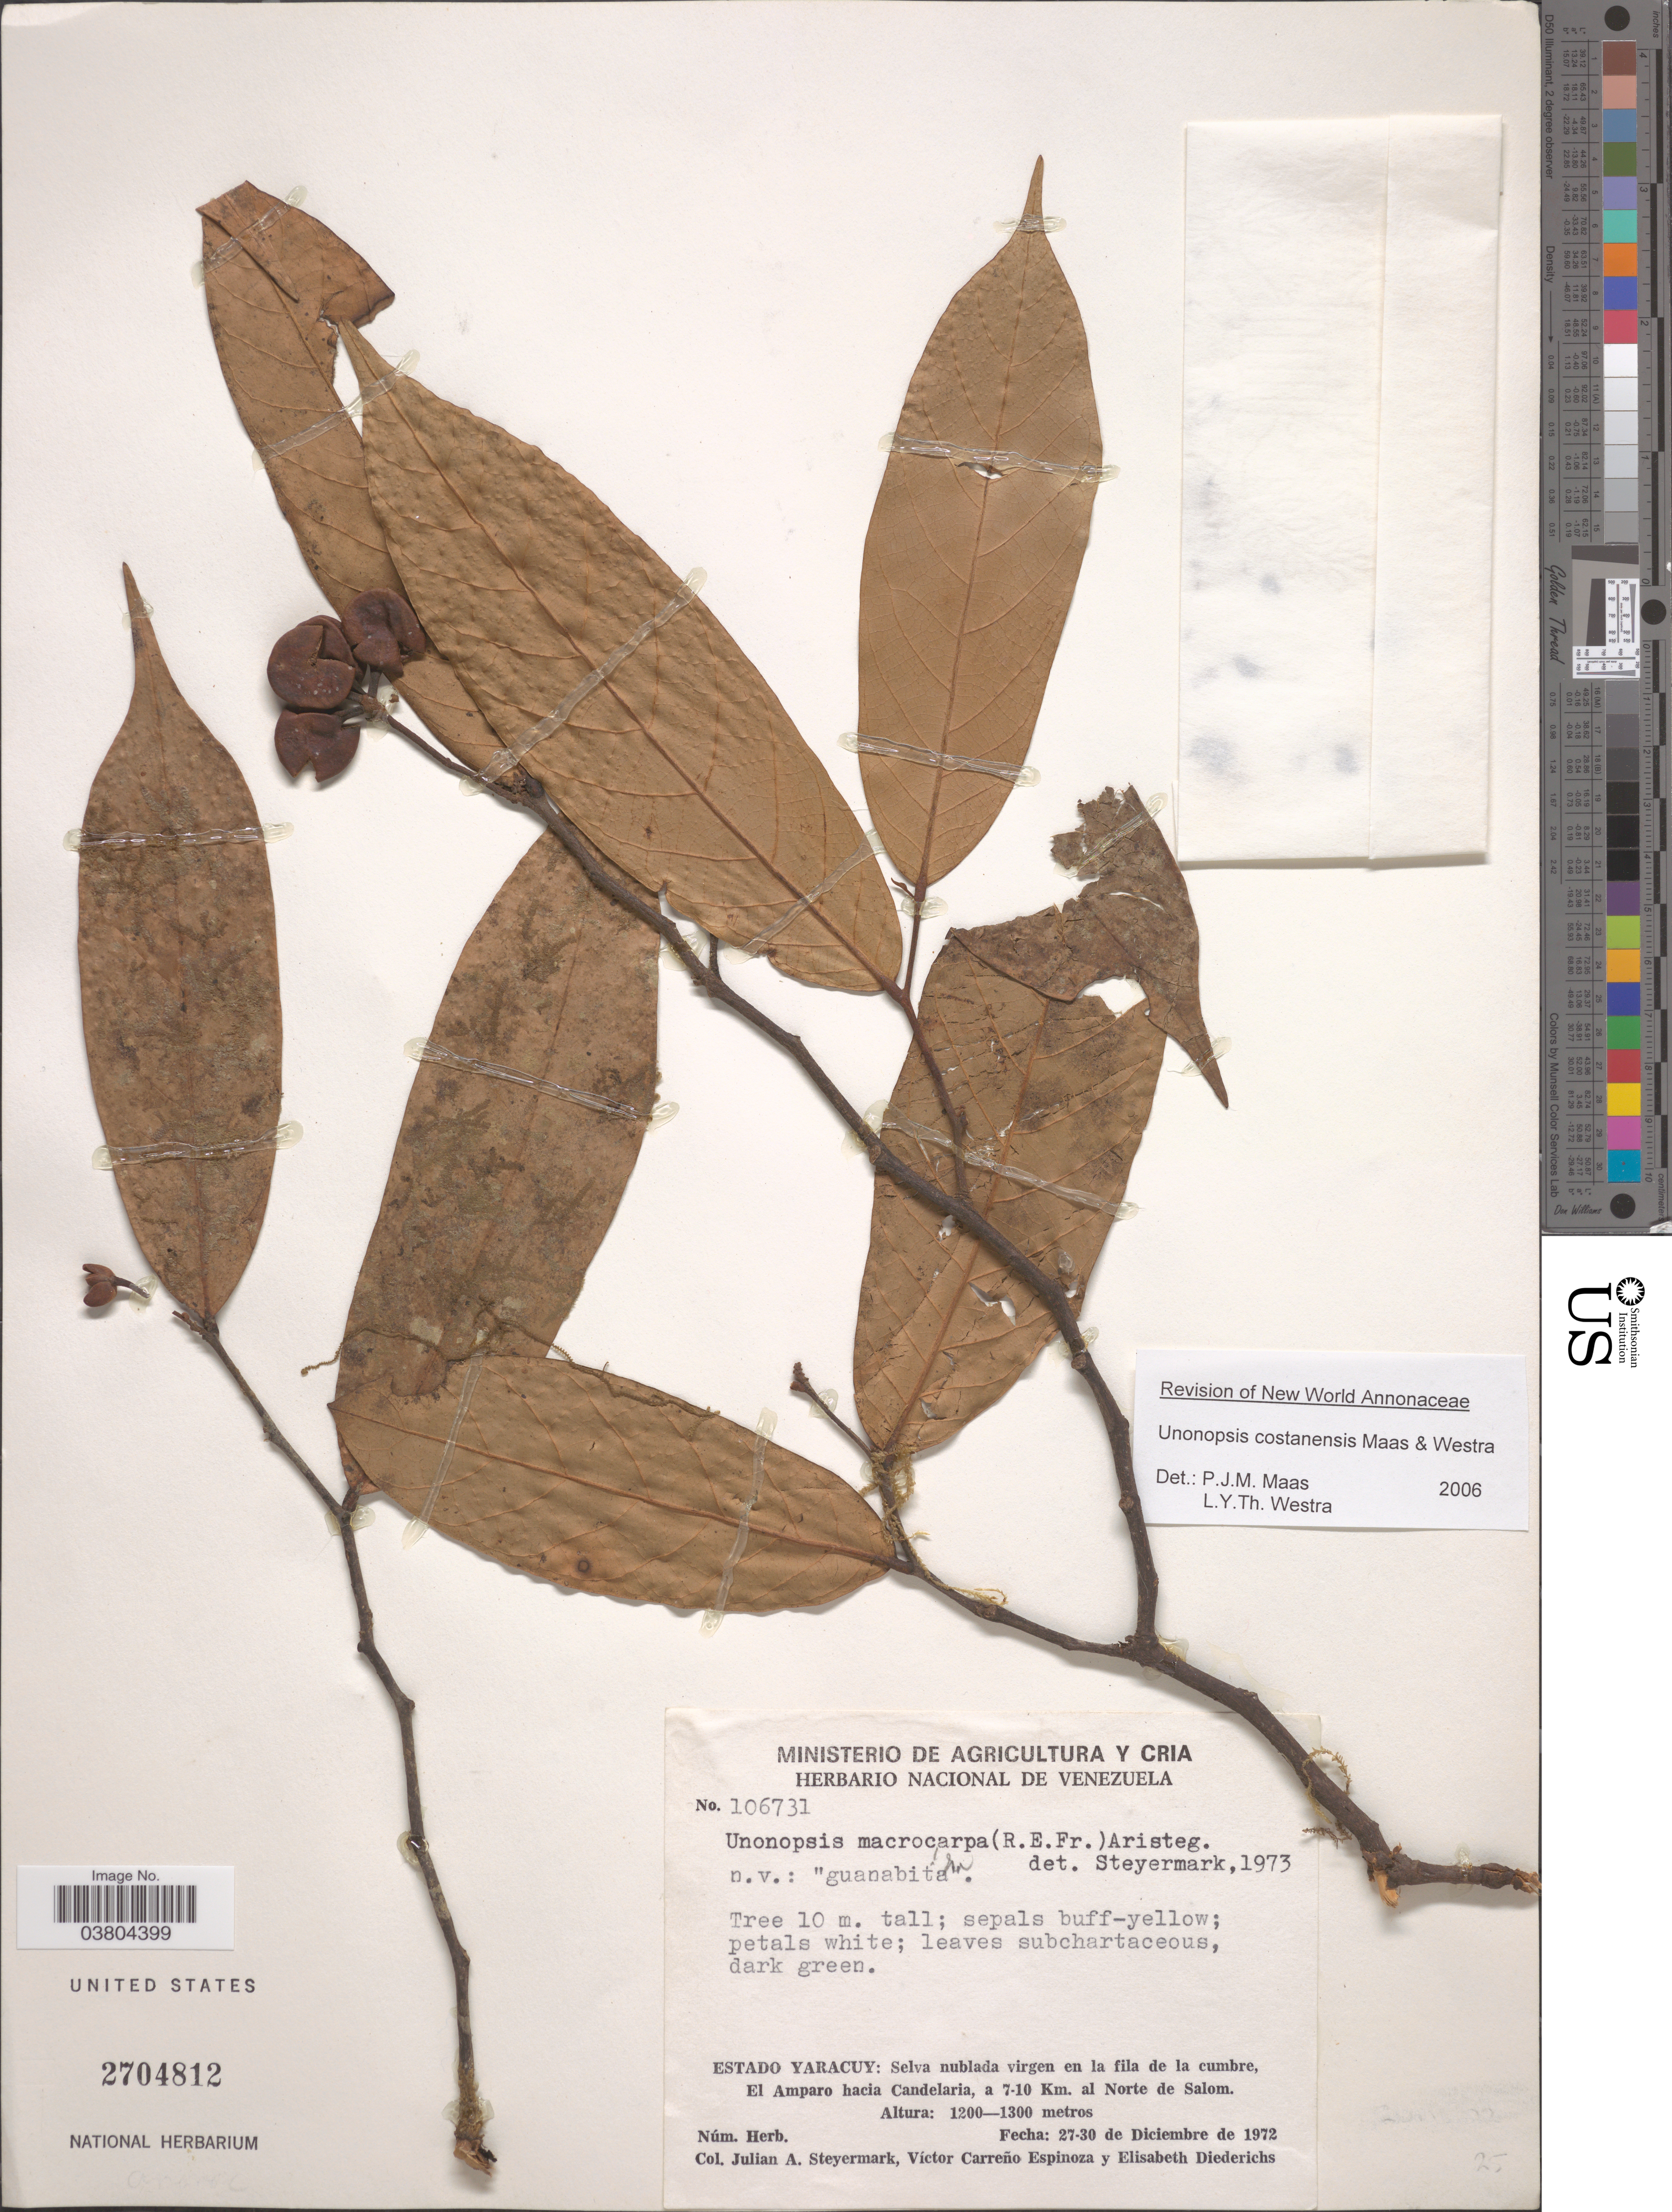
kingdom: Plantae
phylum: Tracheophyta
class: Magnoliopsida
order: Magnoliales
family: Annonaceae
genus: Unonopsis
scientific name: Unonopsis costanensis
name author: Maas & Westra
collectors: J. Steyermark, V. Espinoza & E. Diederichs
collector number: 106731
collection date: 1972-12-27/1972-12-30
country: Venezuela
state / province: Yaracuy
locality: Selva nublada virgen en la fila de la cumbre, El Amparo hacia Candelaria, a 7-10 Km. al Norte de Salom.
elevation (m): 1200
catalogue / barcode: US 2704812